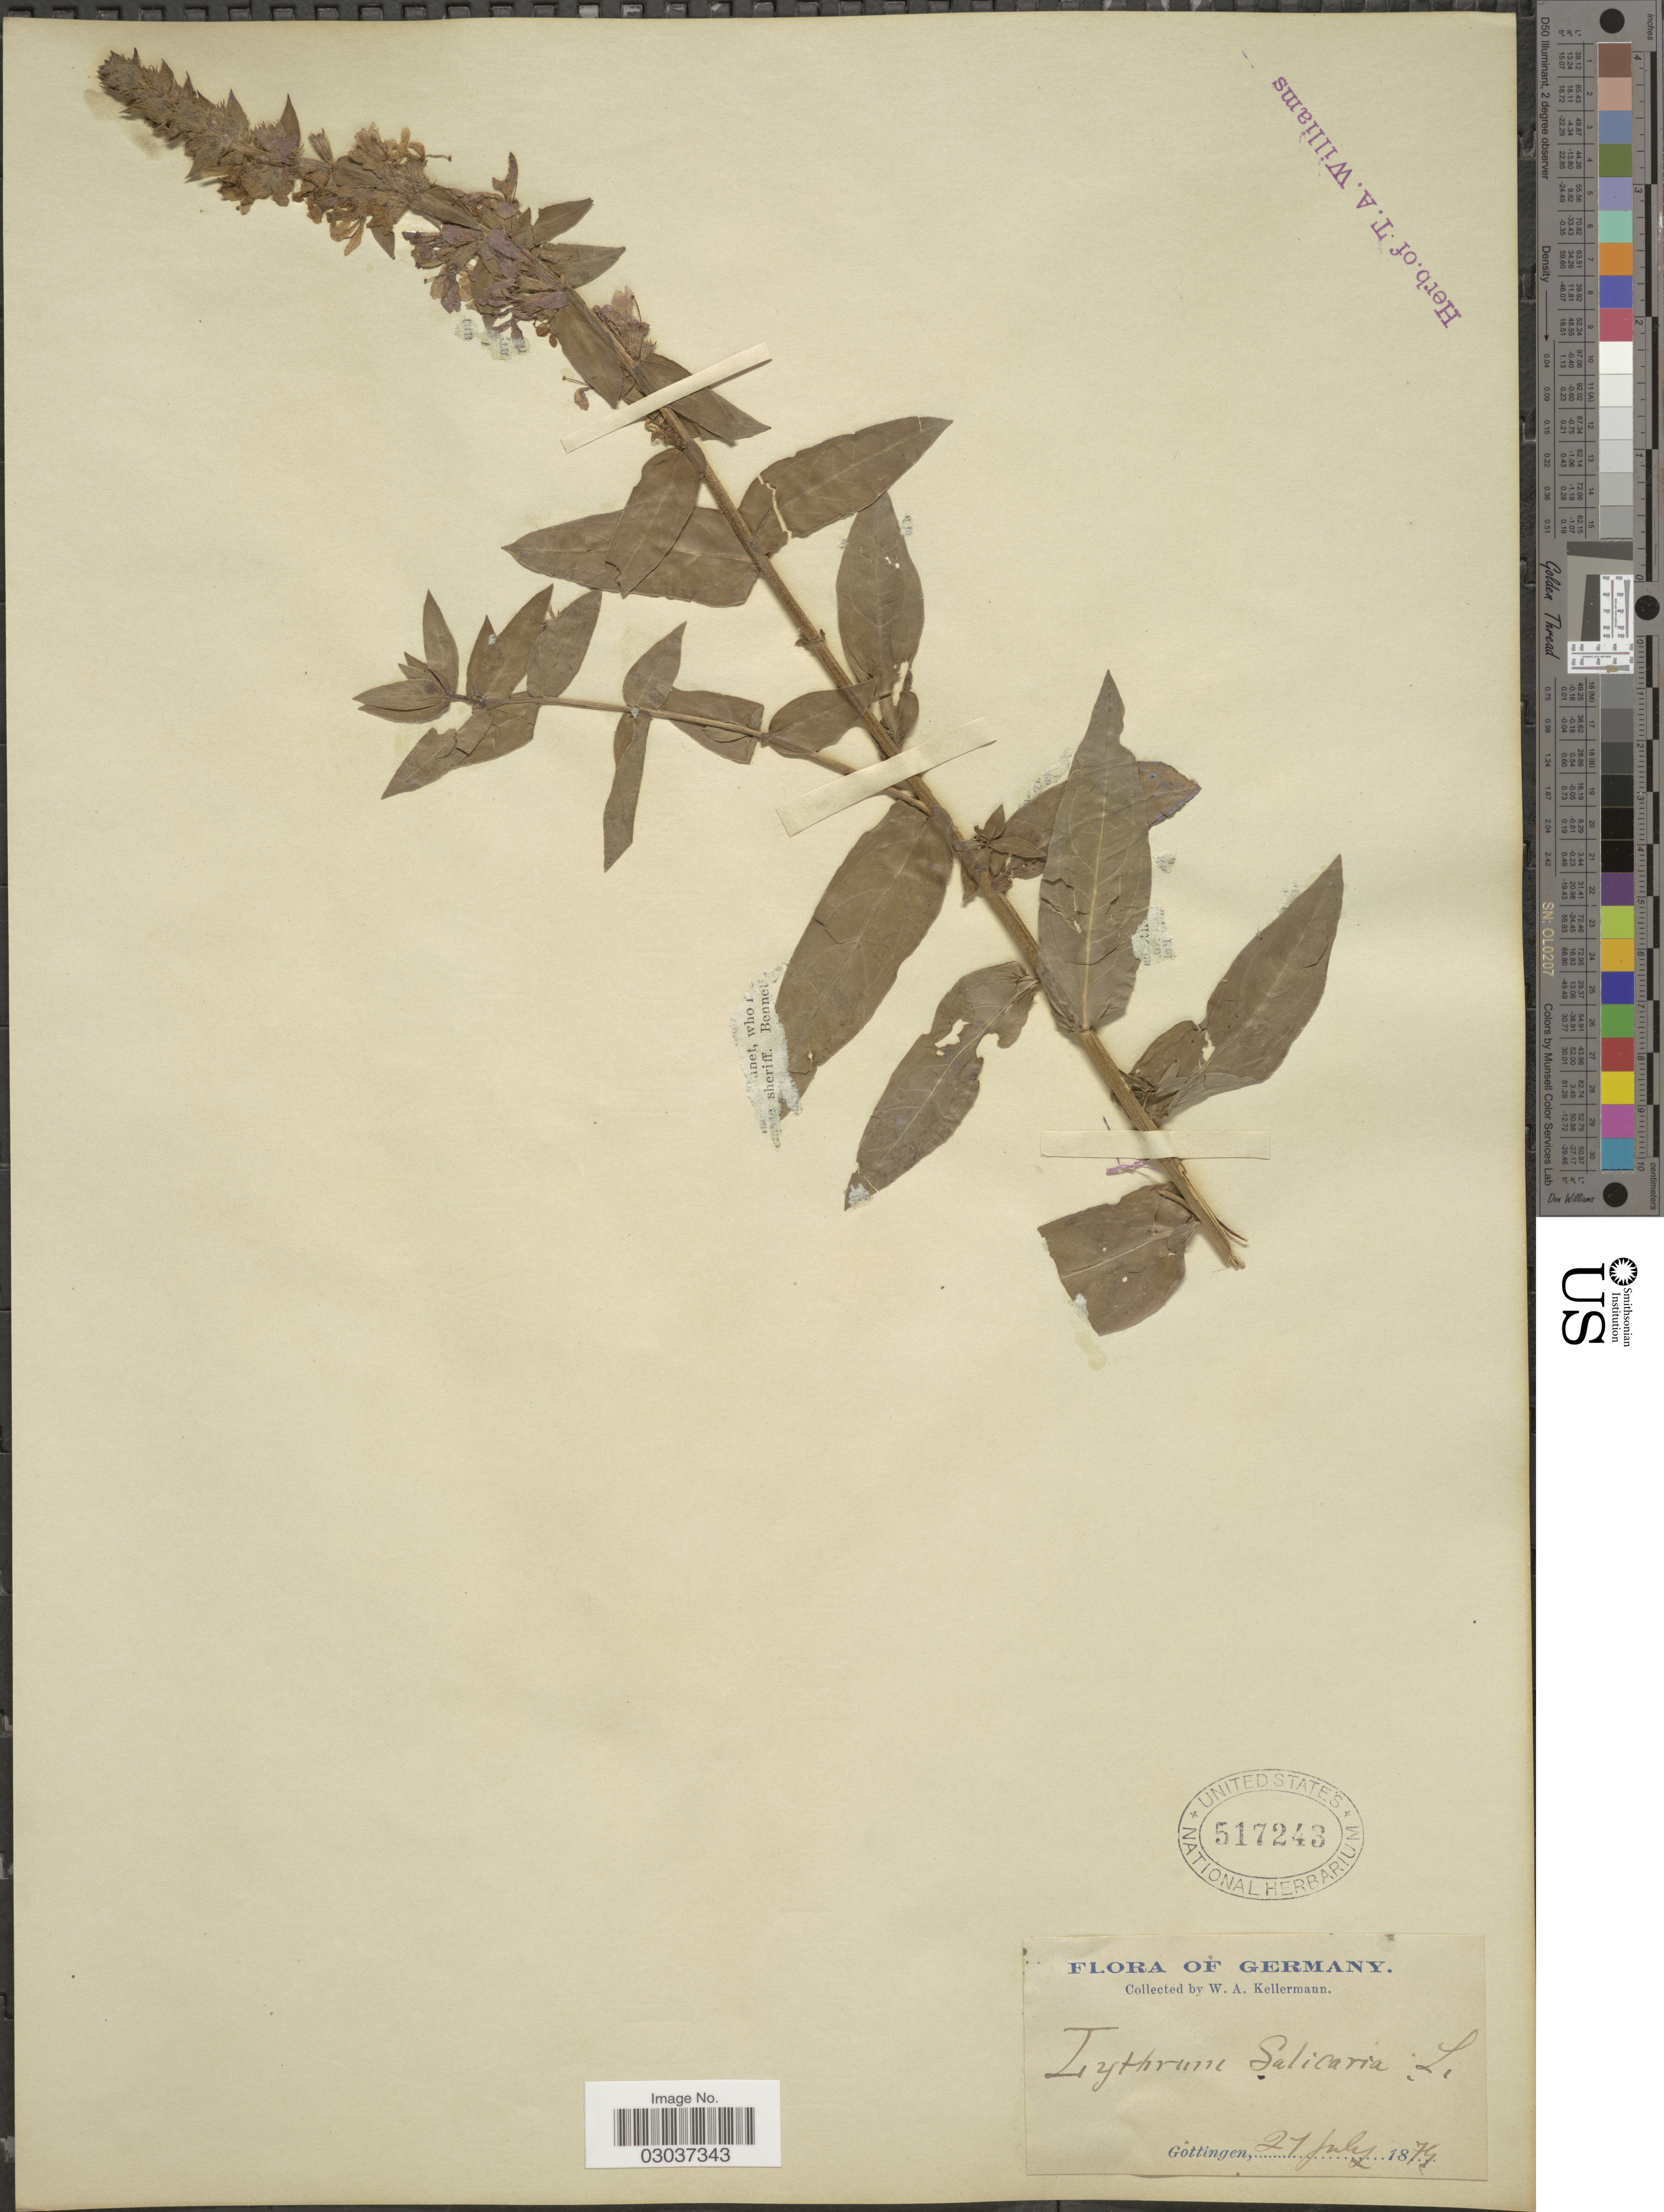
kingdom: Plantae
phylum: Tracheophyta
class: Magnoliopsida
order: Myrtales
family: Lythraceae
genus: Lythrum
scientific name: Lythrum salicaria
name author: L.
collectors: W. A. Kellermann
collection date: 1874-07-27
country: Germany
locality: Gottingen.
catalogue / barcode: US 517243